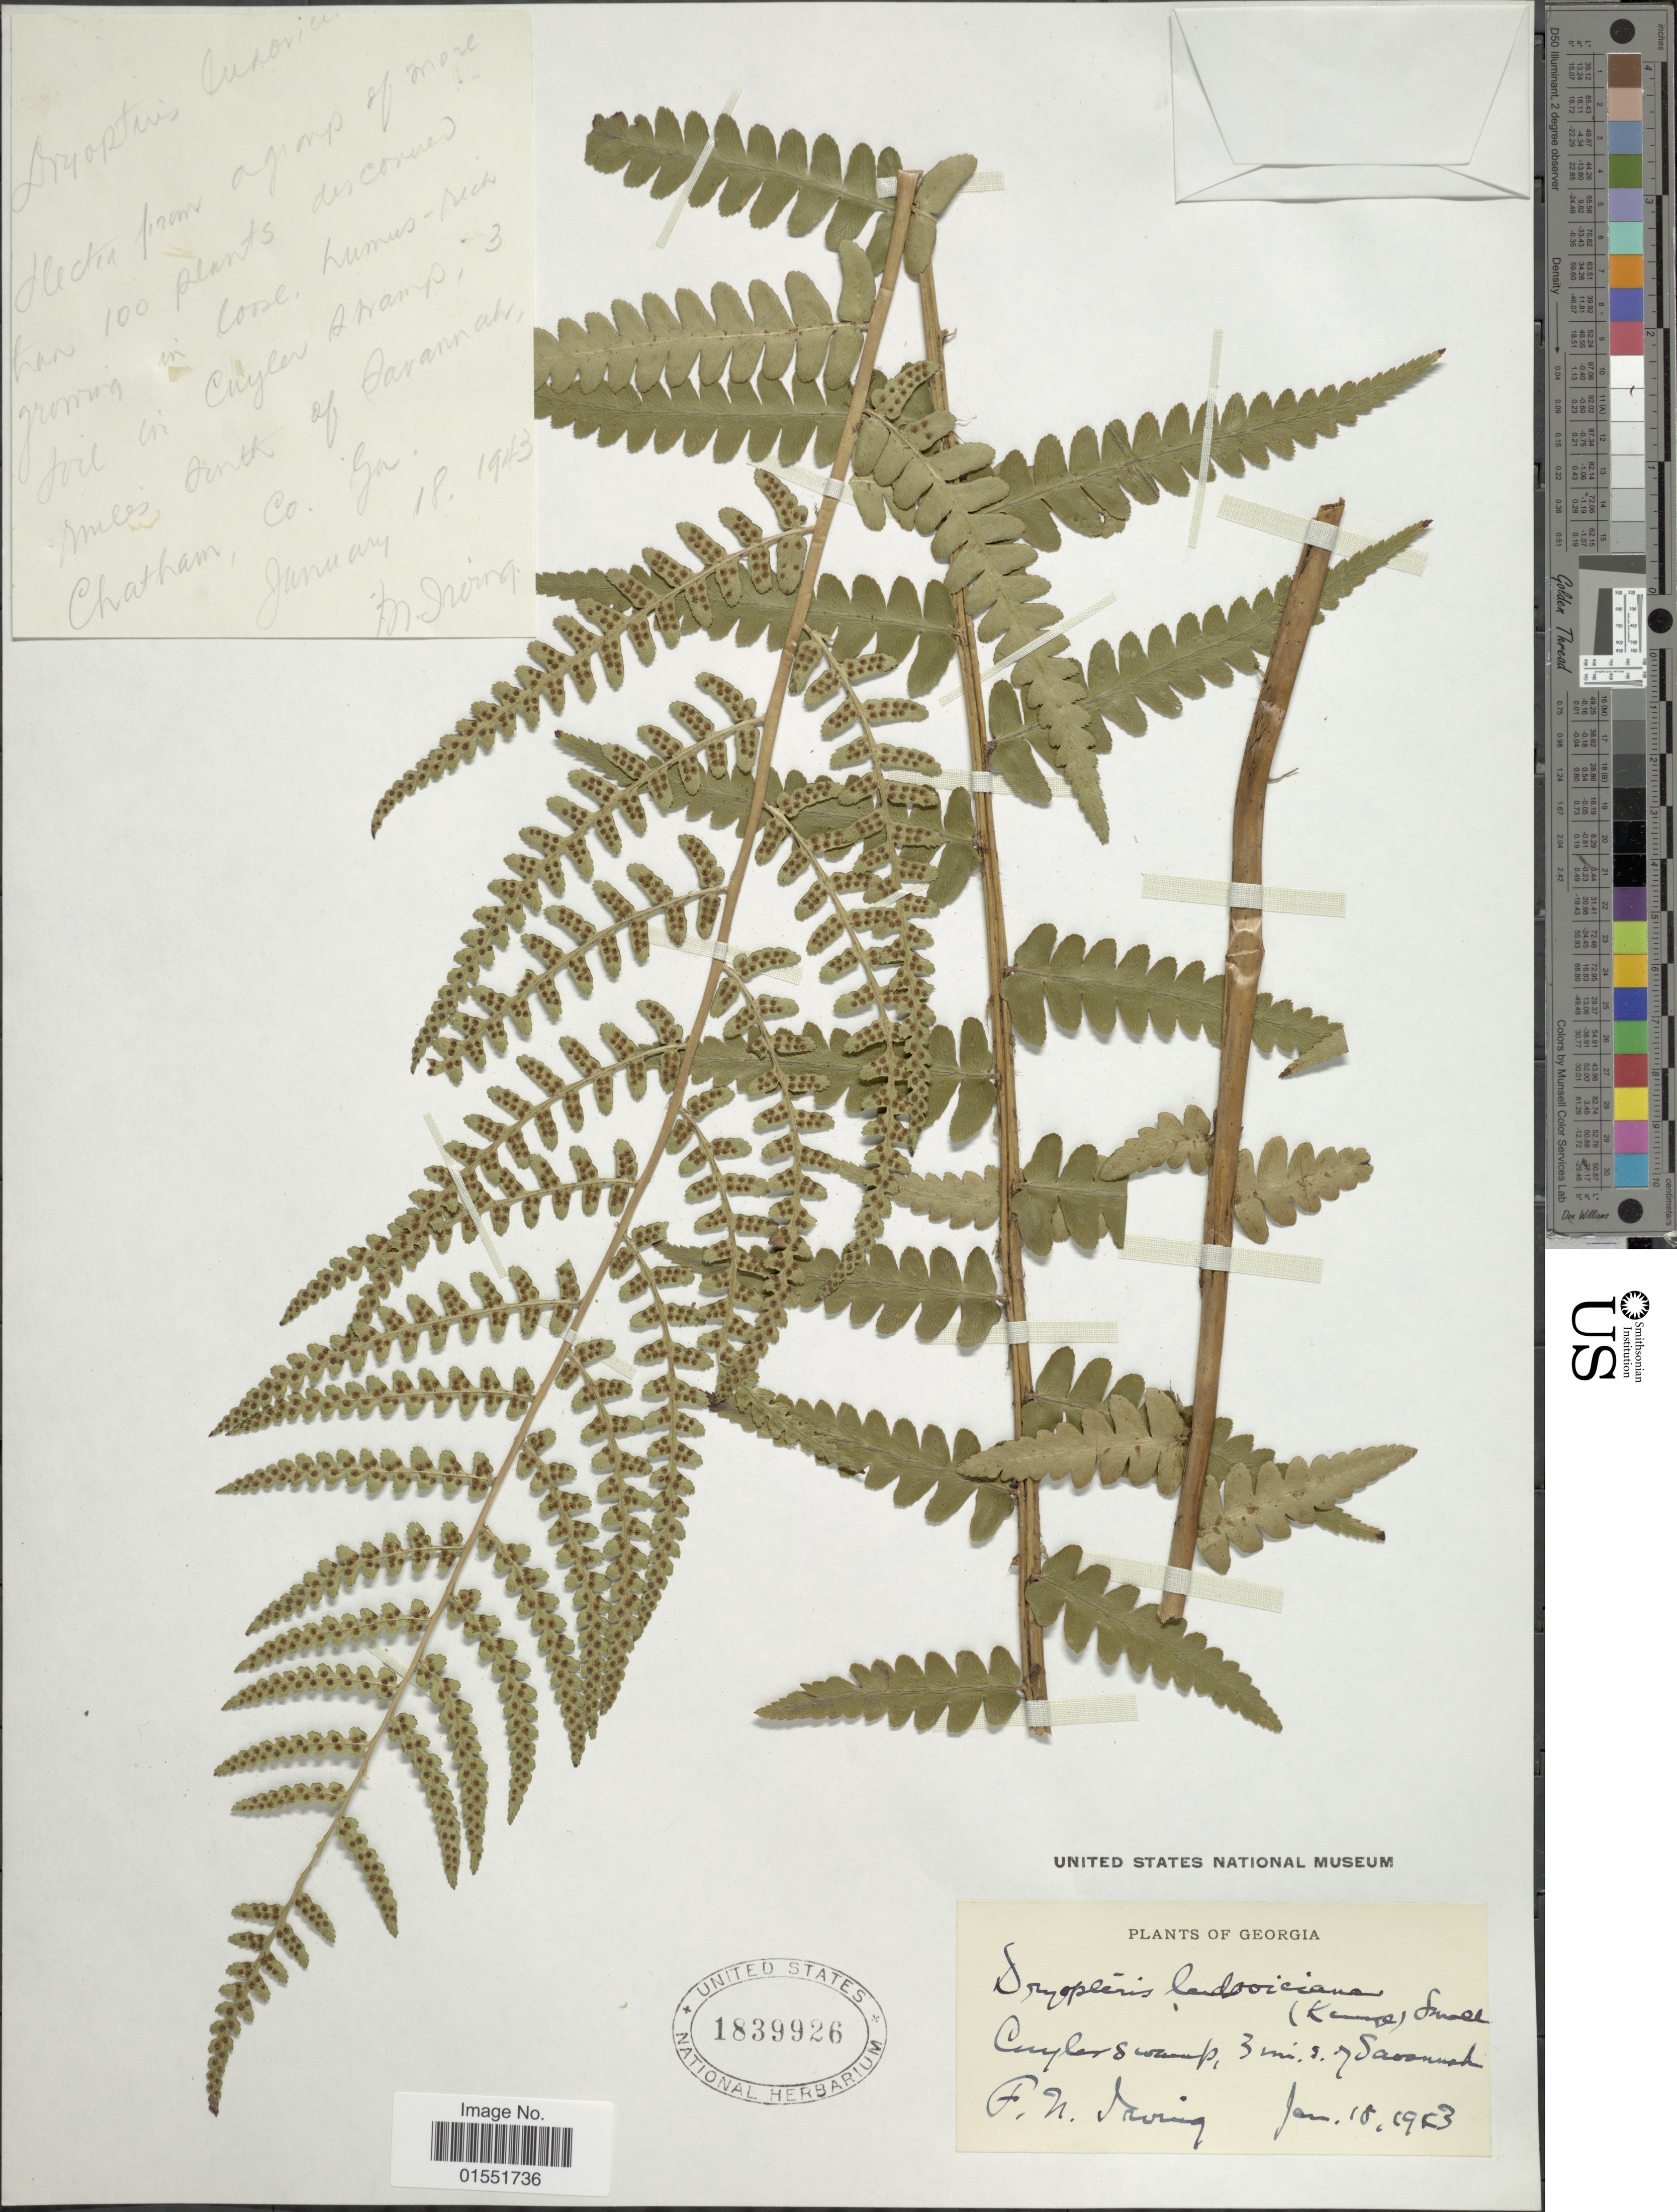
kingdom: Plantae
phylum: Tracheophyta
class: Polypodiopsida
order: Polypodiales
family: Dryopteridaceae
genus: Dryopteris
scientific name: Dryopteris ludoviciana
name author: (Kunze) Small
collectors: F. Irving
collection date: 1943-01-18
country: United States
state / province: Georgia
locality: Cuyler Swamp, 3 miles south of Savannah, Catham Co.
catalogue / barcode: US 1839926